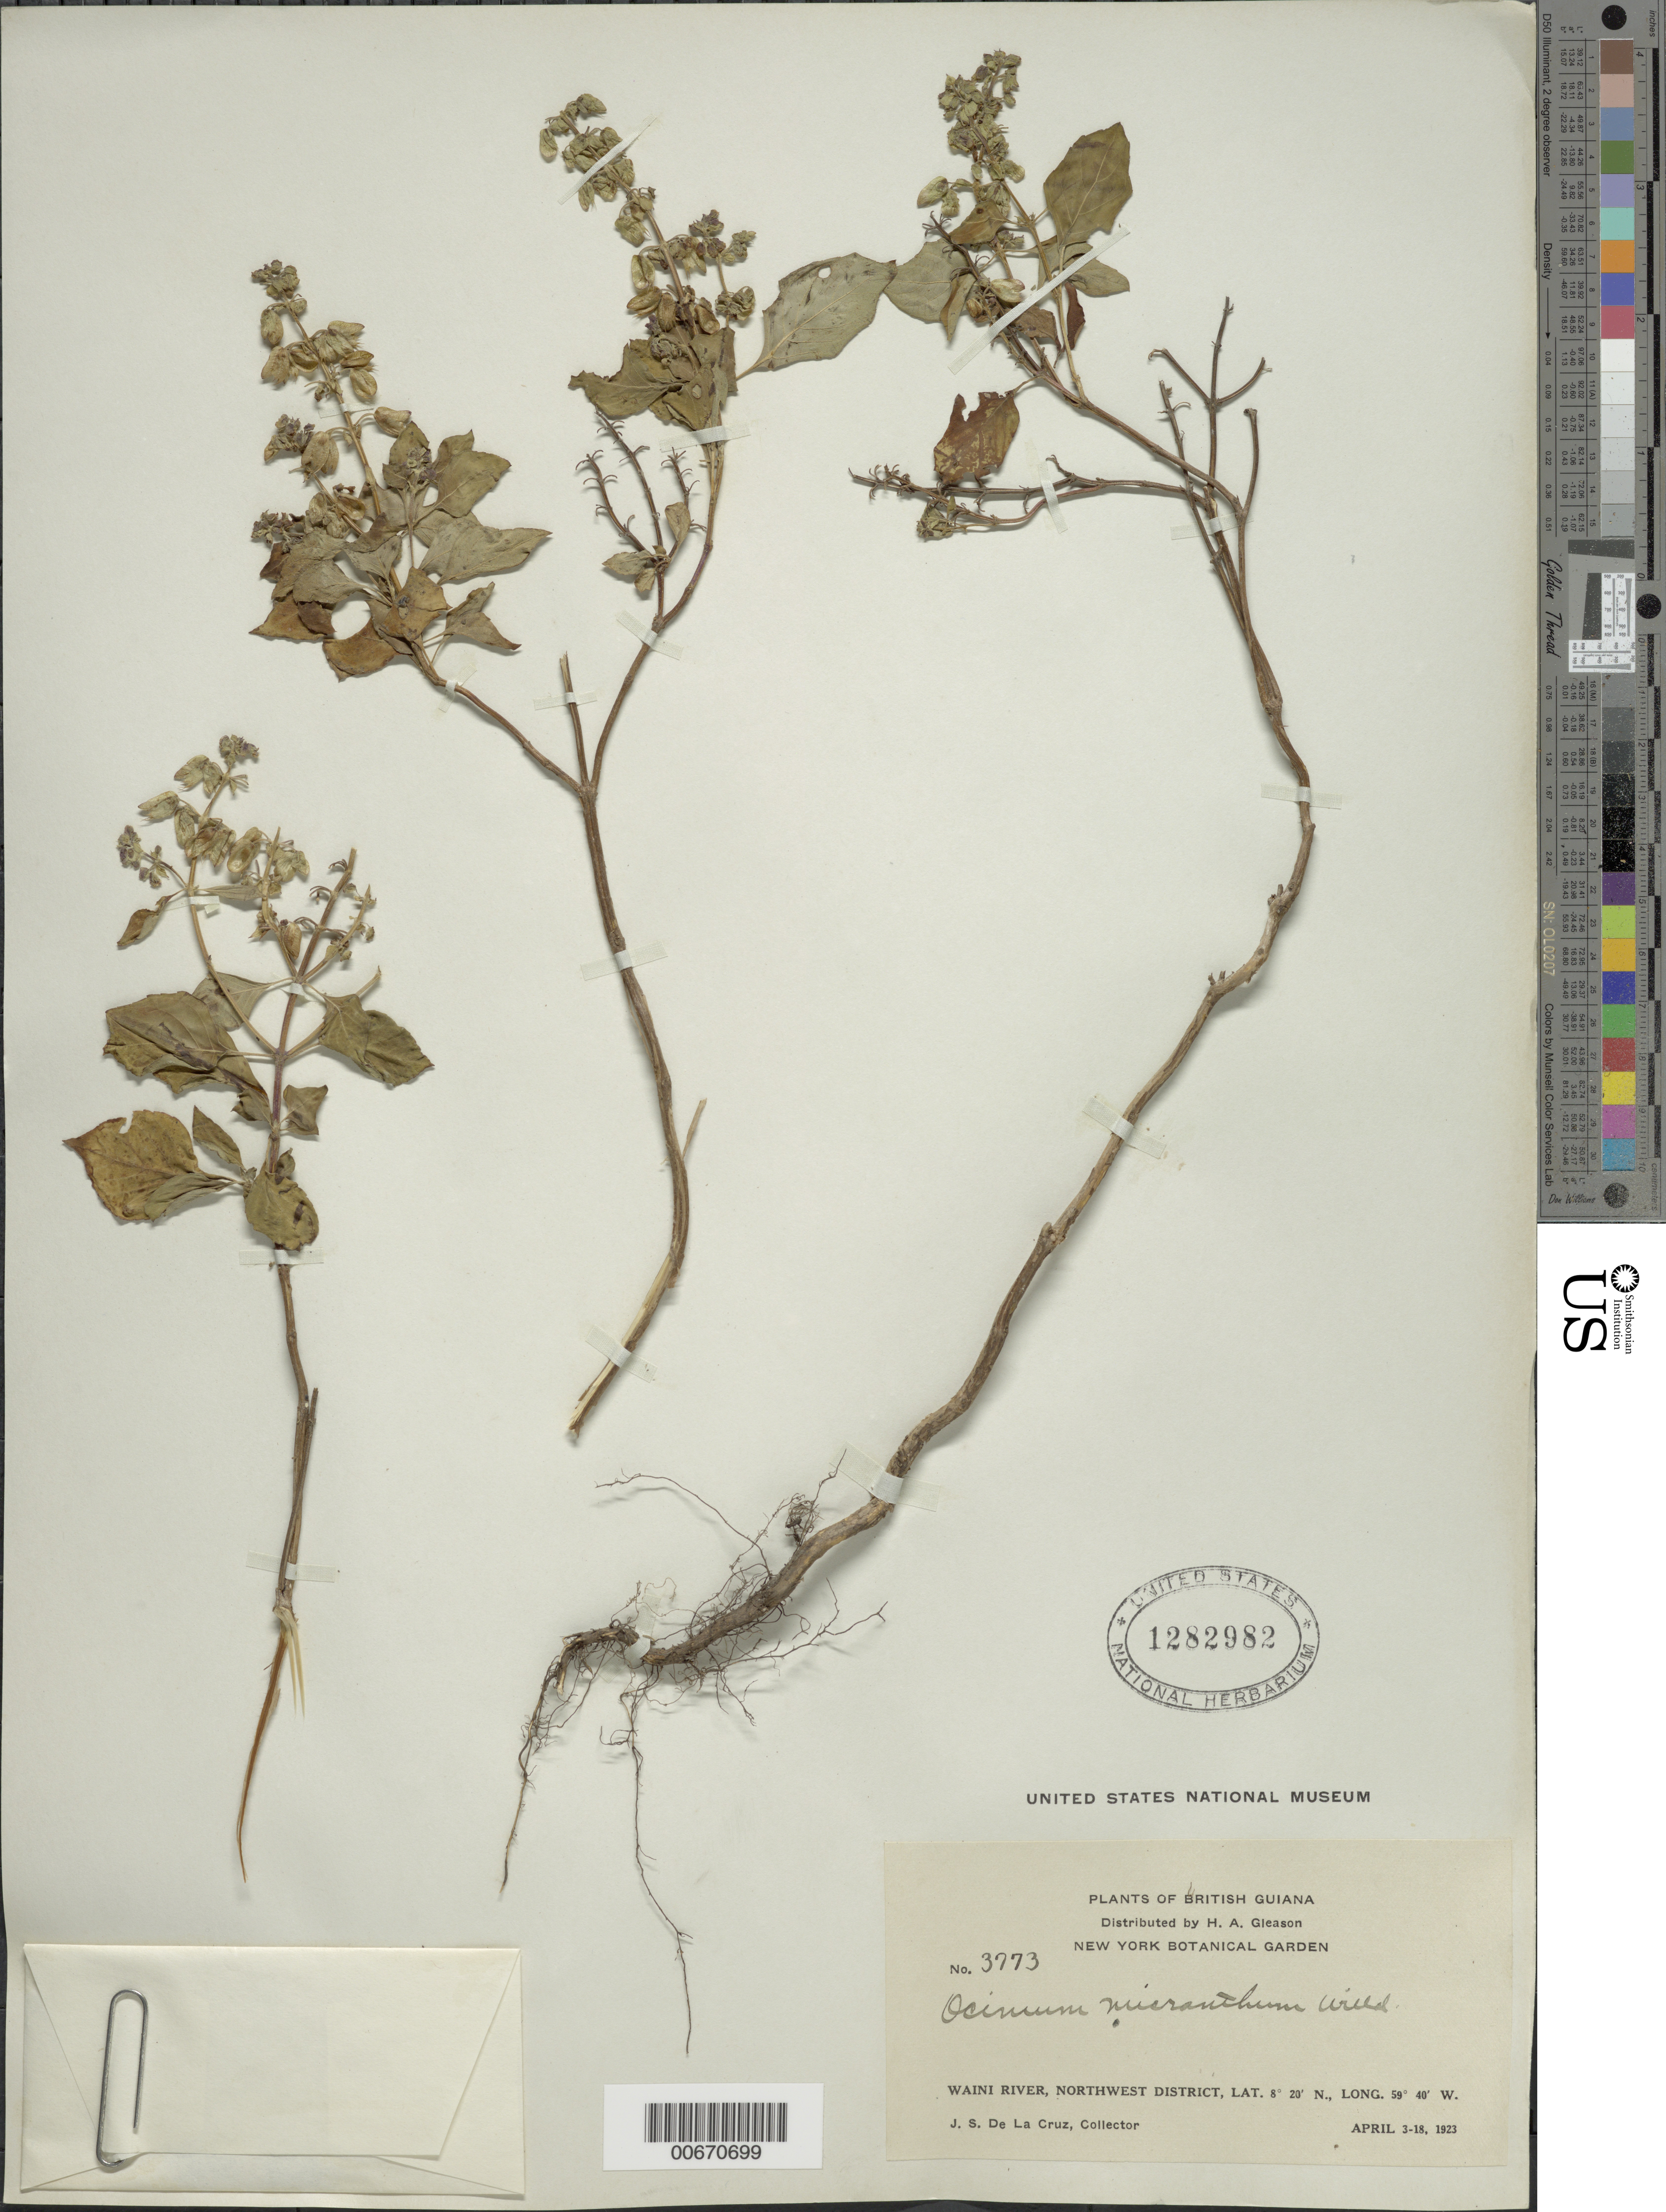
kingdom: Plantae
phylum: Tracheophyta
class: Magnoliopsida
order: Lamiales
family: Lamiaceae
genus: Ocimum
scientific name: Ocimum micranthum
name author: Willd.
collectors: J. S. de la Cruz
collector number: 3773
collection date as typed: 3-Apr-23 to 18-Apr-23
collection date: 1923-04-03/1923-04-18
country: Guyana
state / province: Barima-Waini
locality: Waini R., NW District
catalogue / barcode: US 1282982